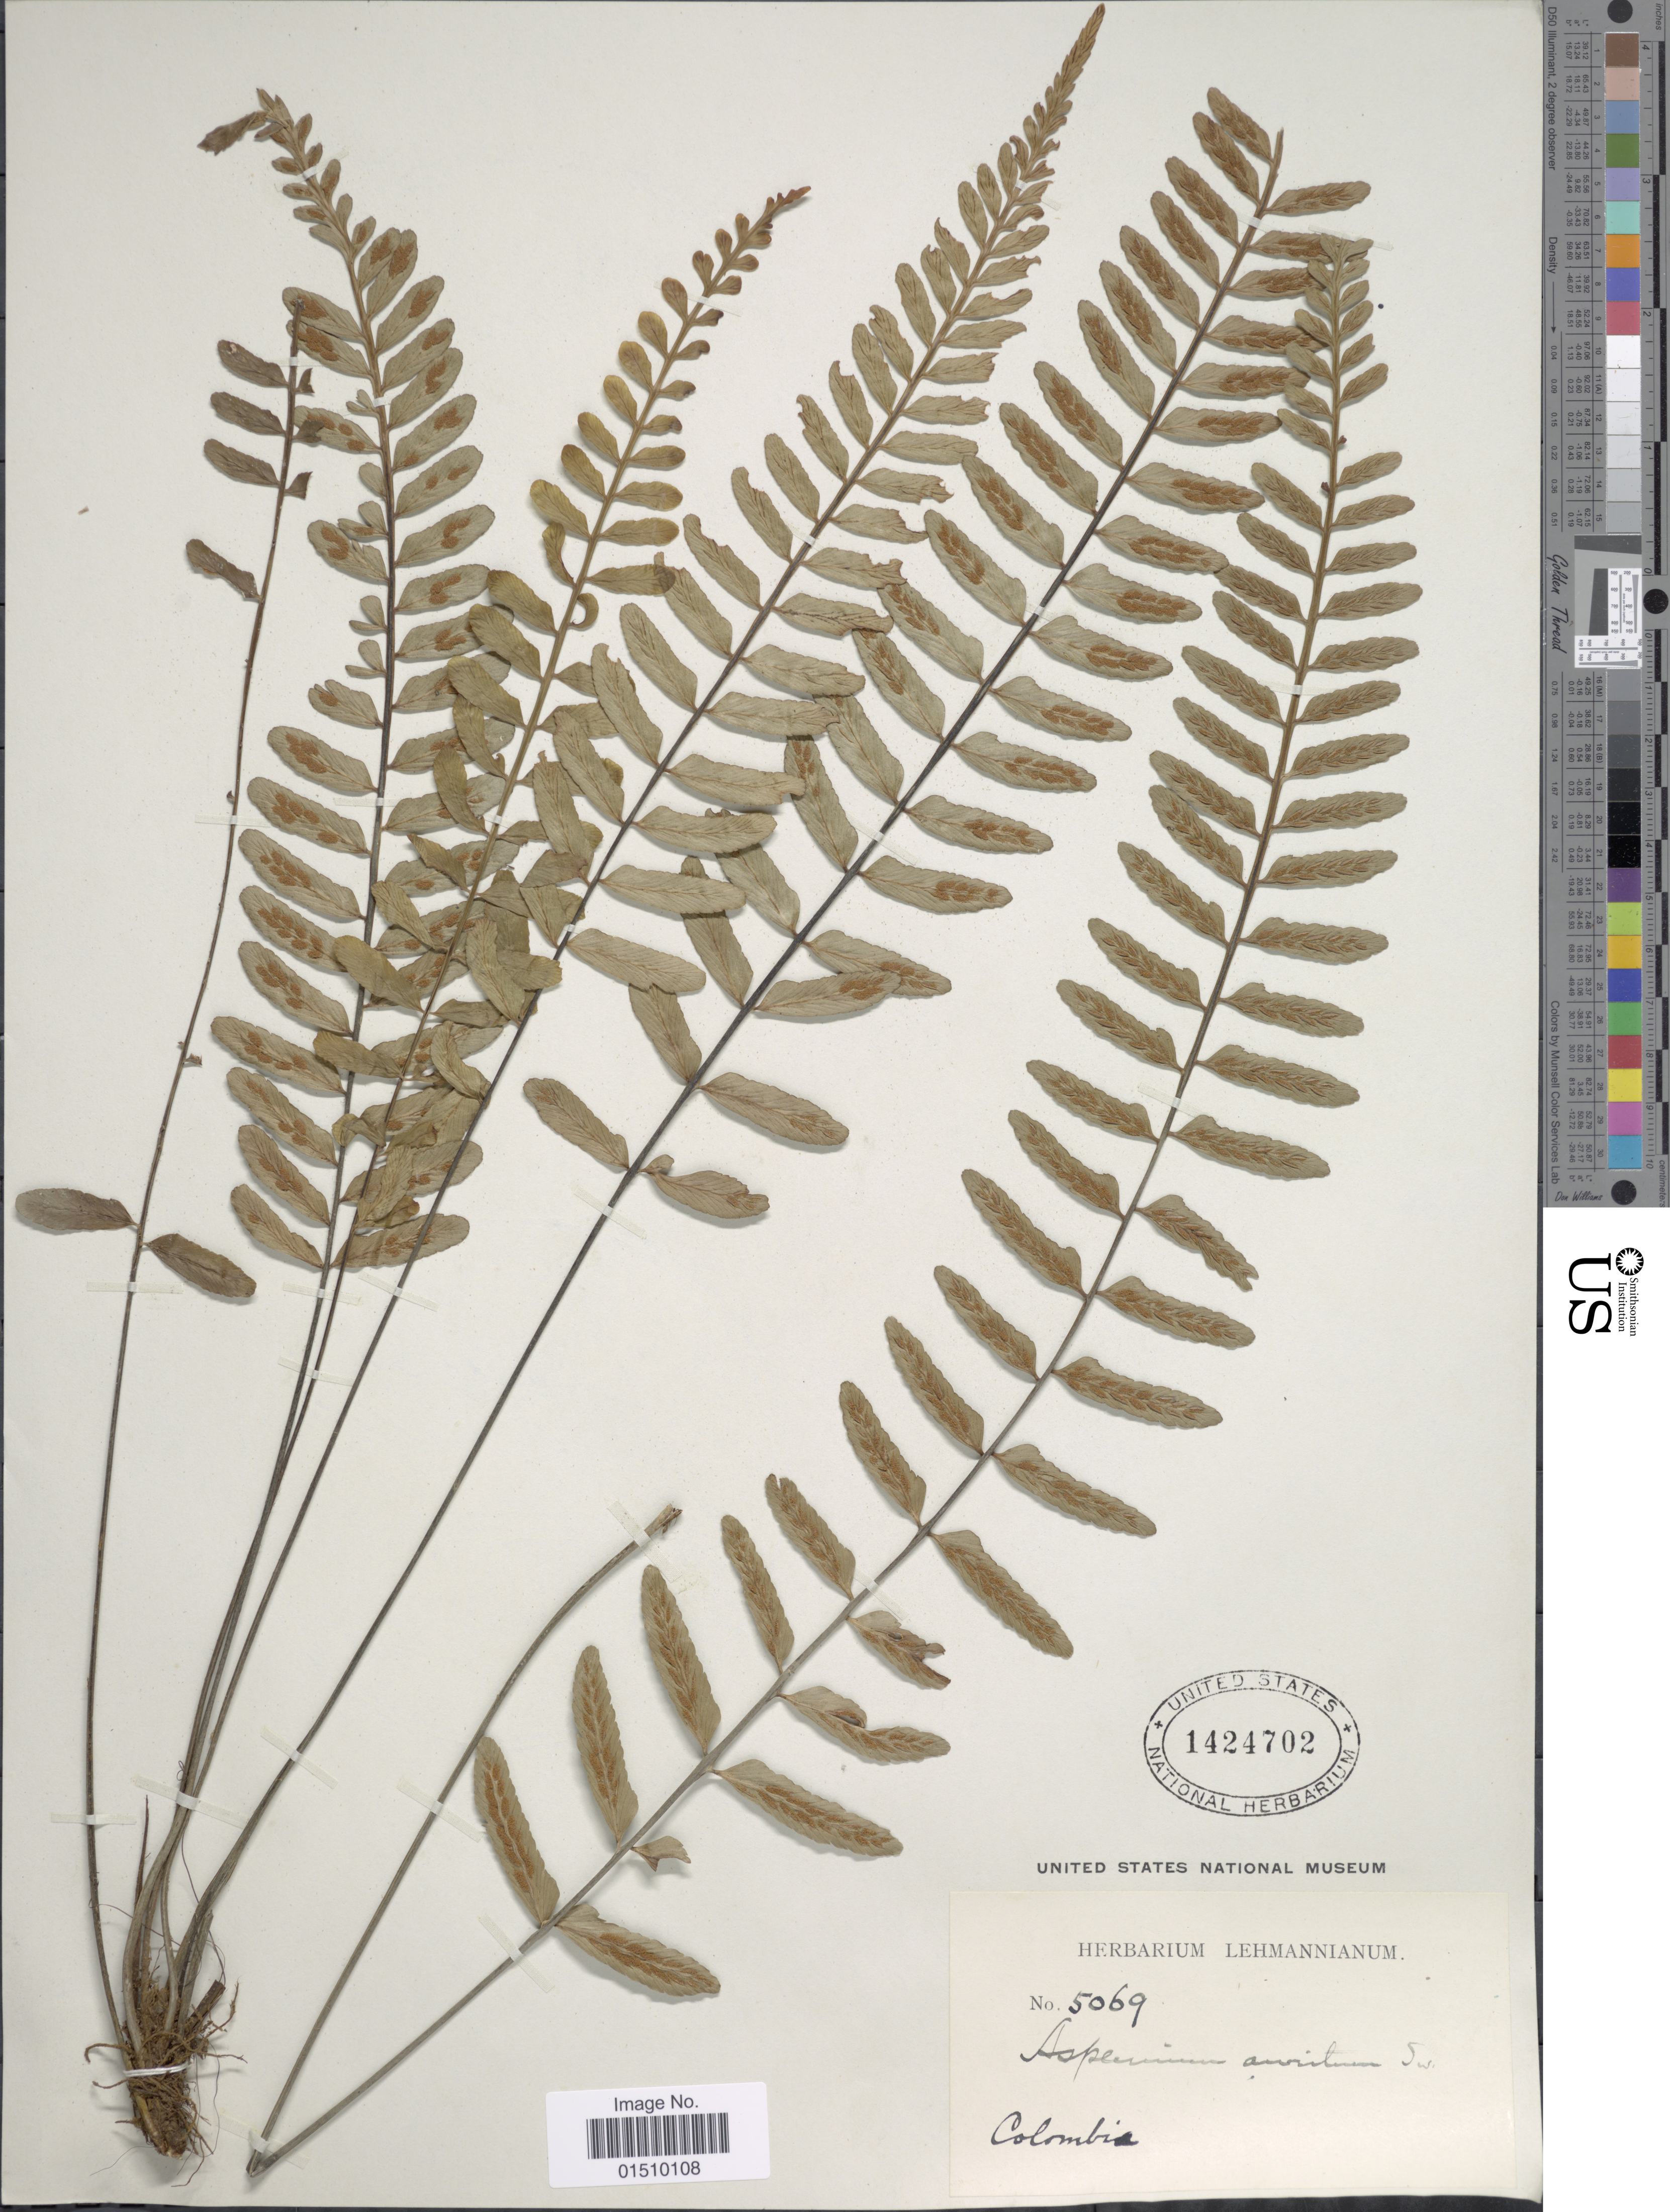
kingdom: Plantae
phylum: Tracheophyta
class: Polypodiopsida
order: Polypodiales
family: Aspleniaceae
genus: Asplenium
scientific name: Asplenium auritum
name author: Sw.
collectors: ex herb. Lehmannianum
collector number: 5069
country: Colombia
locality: Colombia.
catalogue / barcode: US 1424702